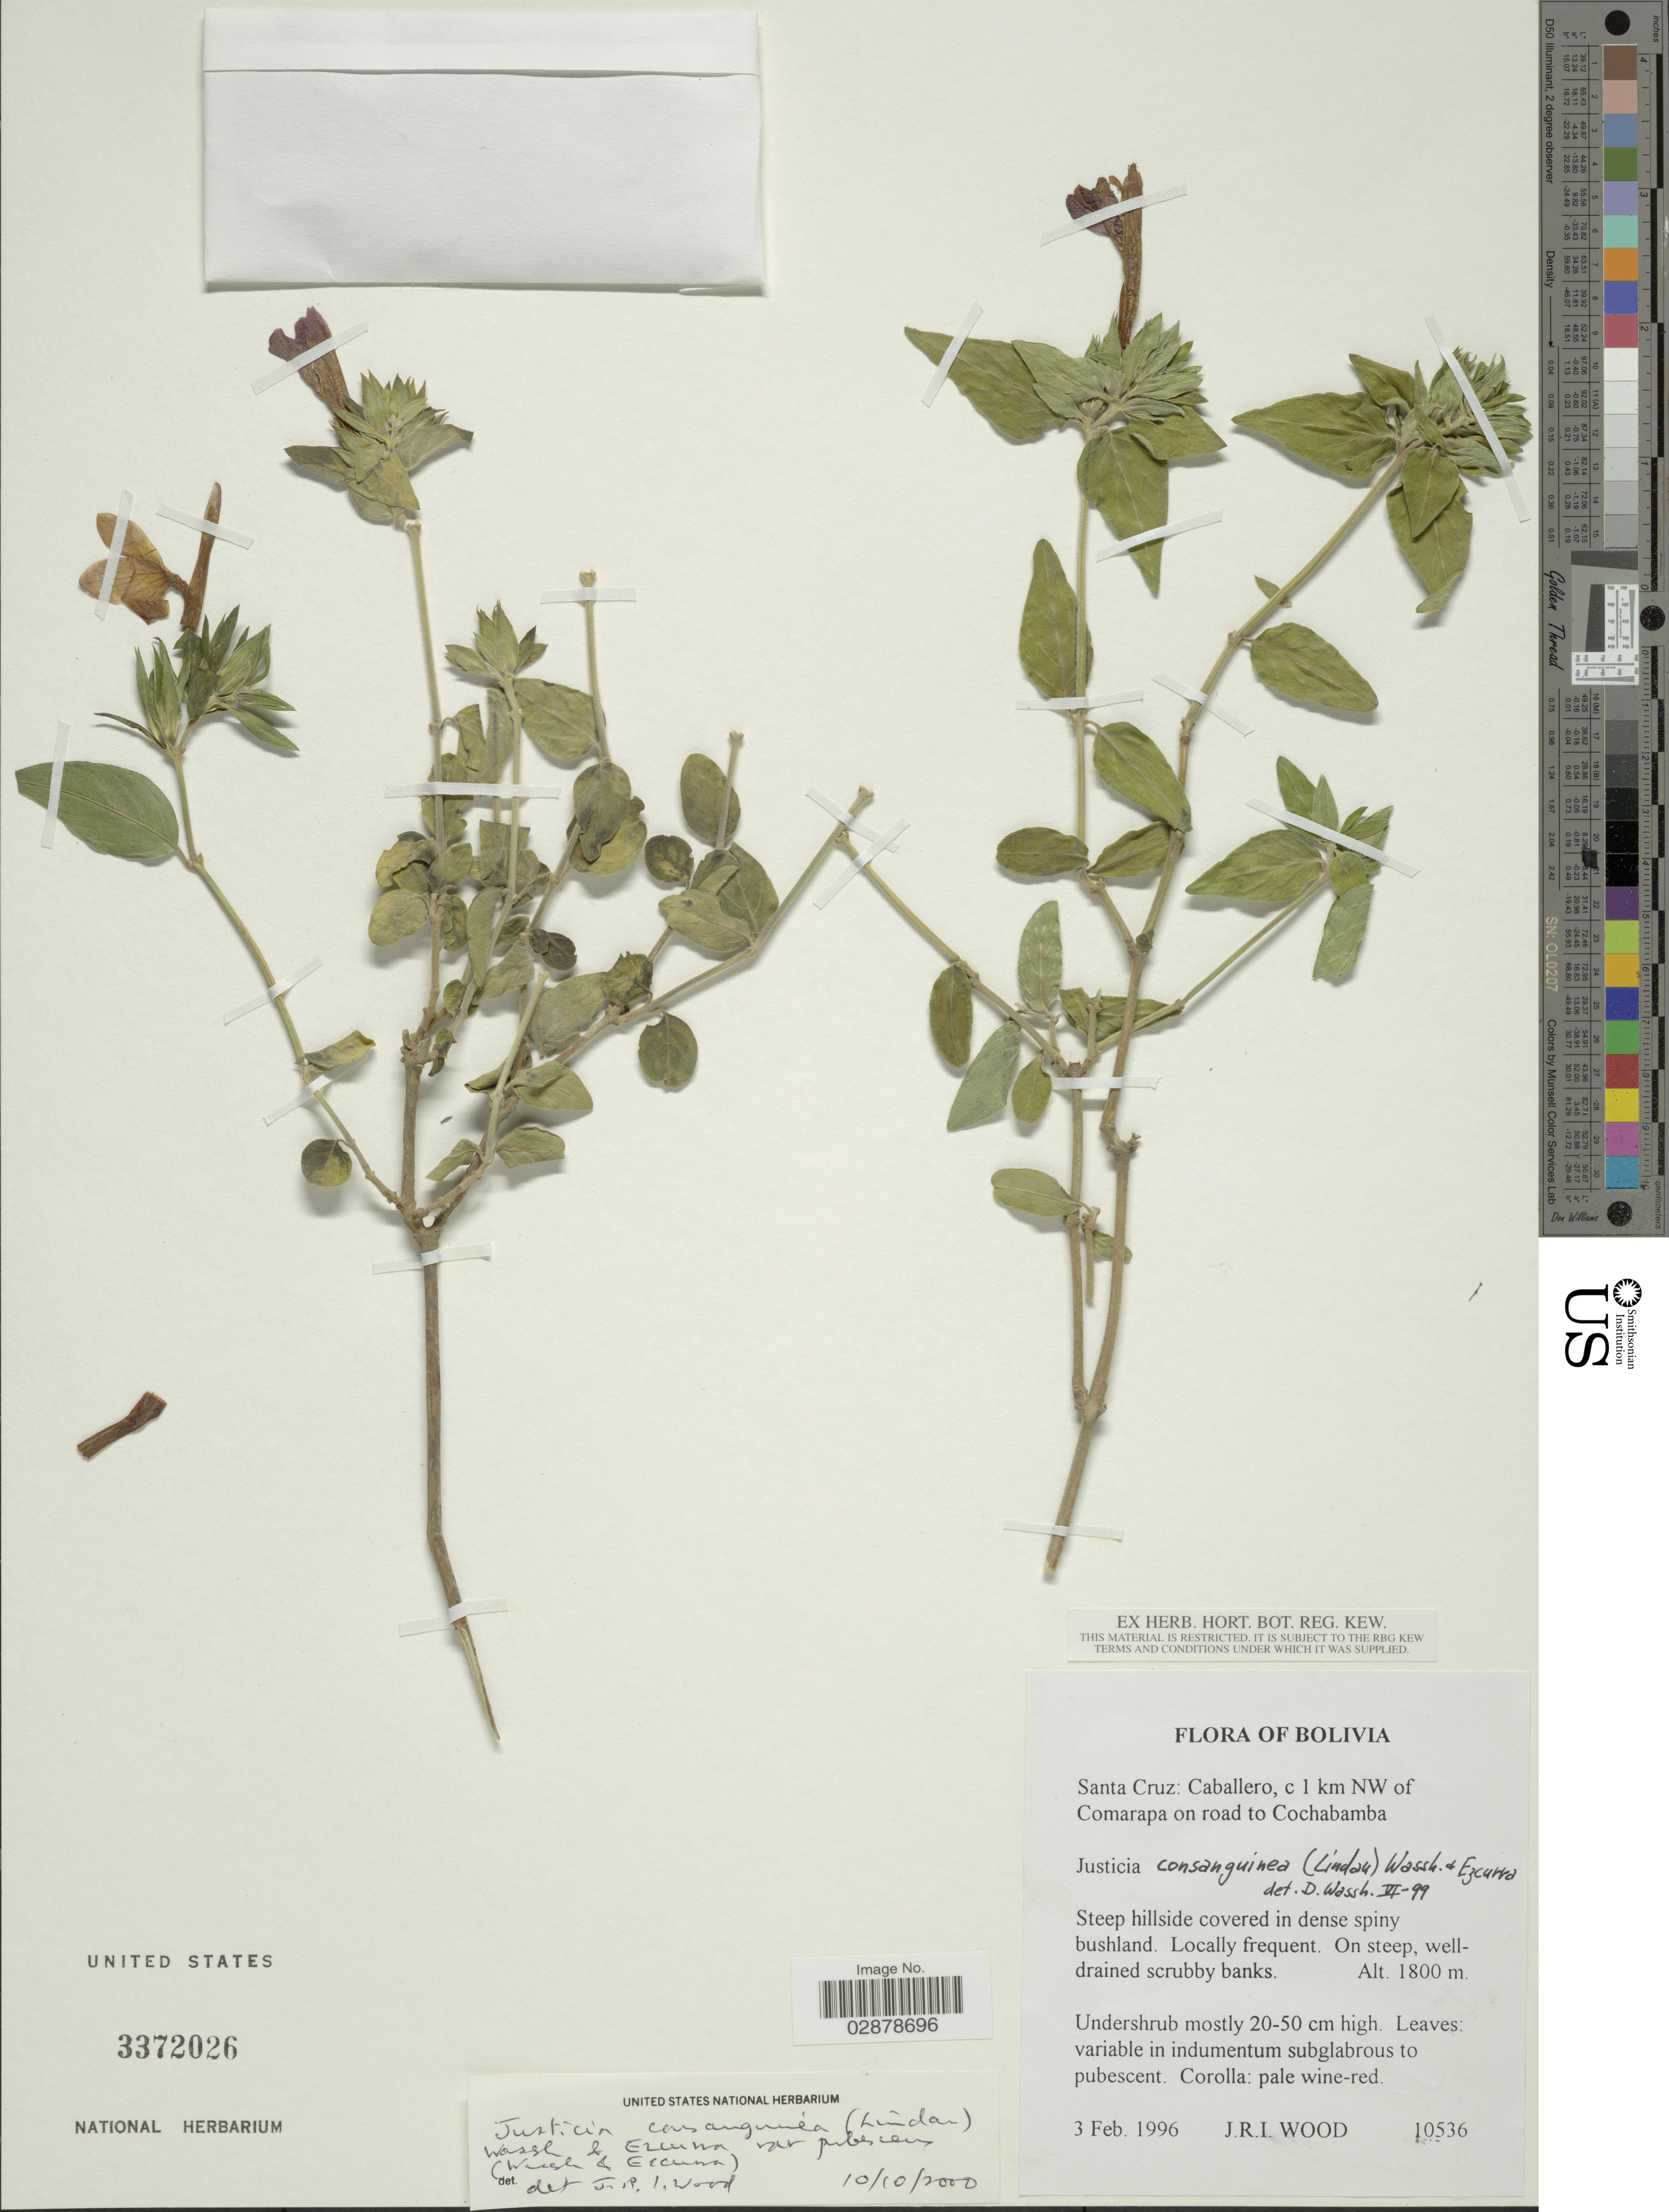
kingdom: Plantae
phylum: Tracheophyta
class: Magnoliopsida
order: Lamiales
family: Acanthaceae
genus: Justicia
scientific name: Justicia consanguinea var. pubescens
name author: (Lindau) Wassh. & C. Ezcurra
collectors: J. R. I. Wood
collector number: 10536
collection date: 1996-02-03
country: Bolivia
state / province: Santa Cruz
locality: Caballero, c 1 km NW of Comarapa on road to Cochabamba.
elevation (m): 1800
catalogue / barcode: US 3372026